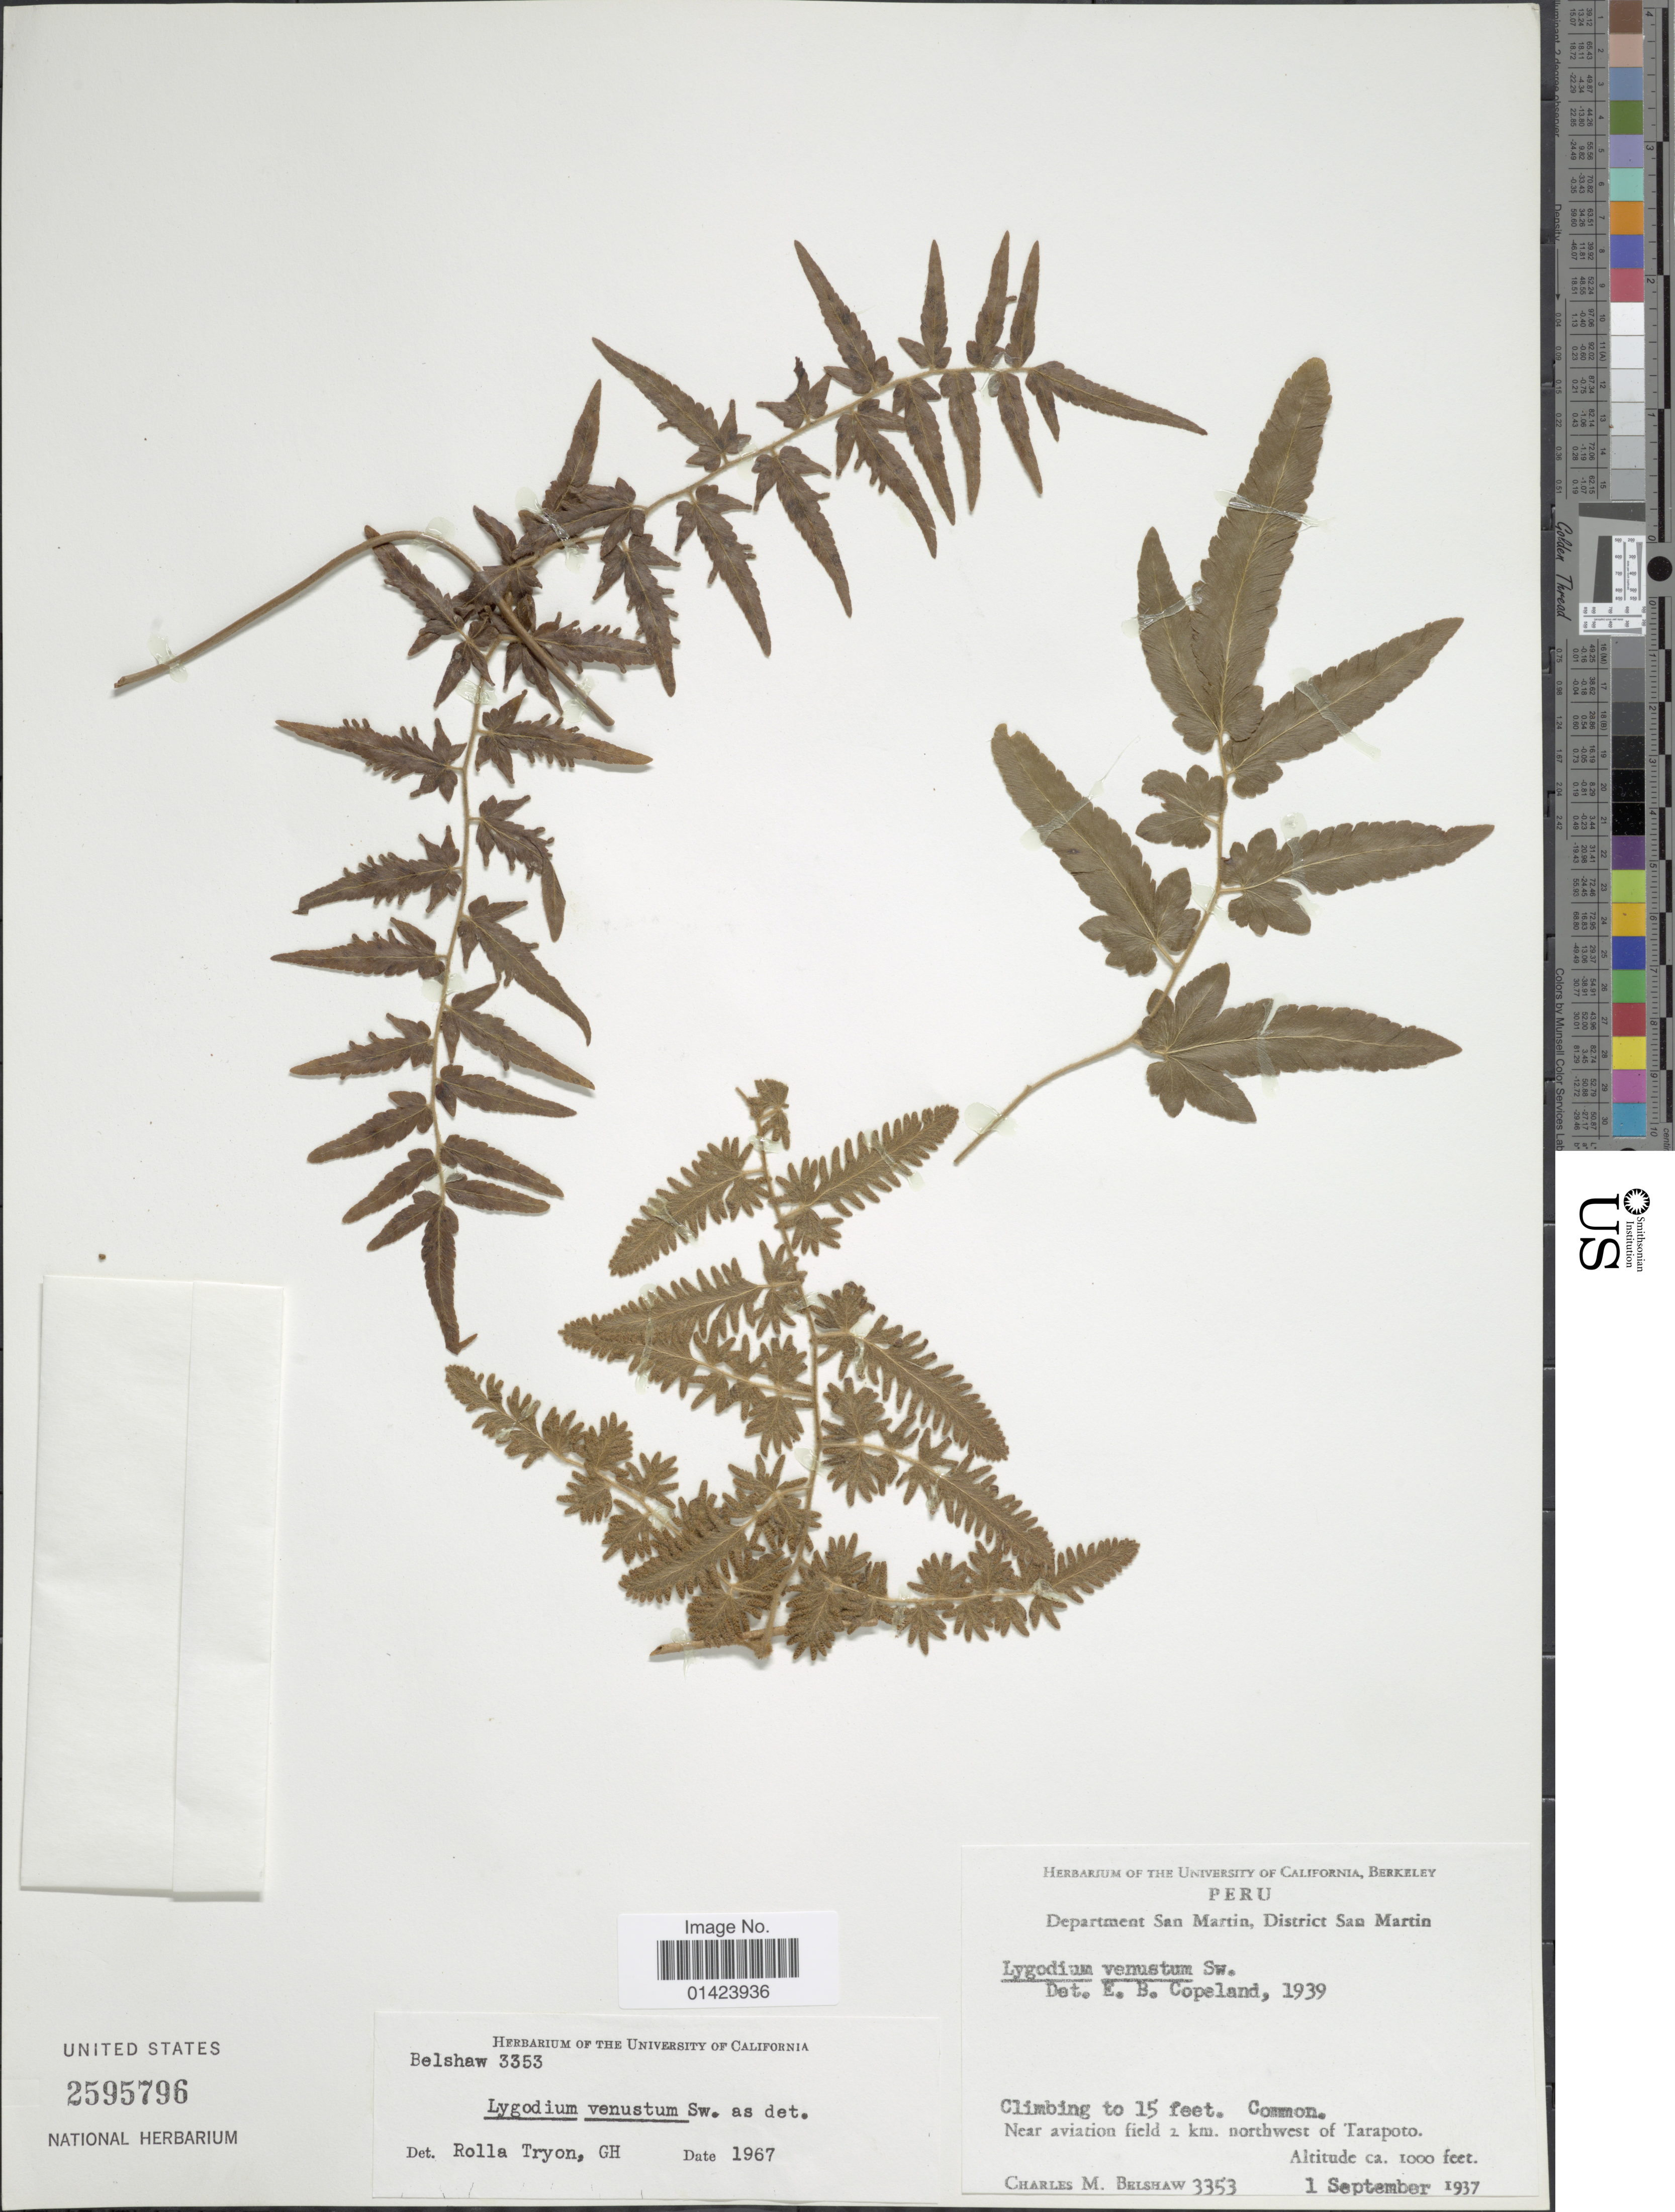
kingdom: Plantae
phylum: Tracheophyta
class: Polypodiopsida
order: Schizaeales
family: Lygodiaceae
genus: Lygodium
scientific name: Lygodium venustum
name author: Sw.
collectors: C. Shaw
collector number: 3353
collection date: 1937-09-01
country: Peru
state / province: San Martín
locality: Department San Martin, District San Martin, near Avation field 2km northwest of Tarapoto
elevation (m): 305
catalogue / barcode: US 2595796